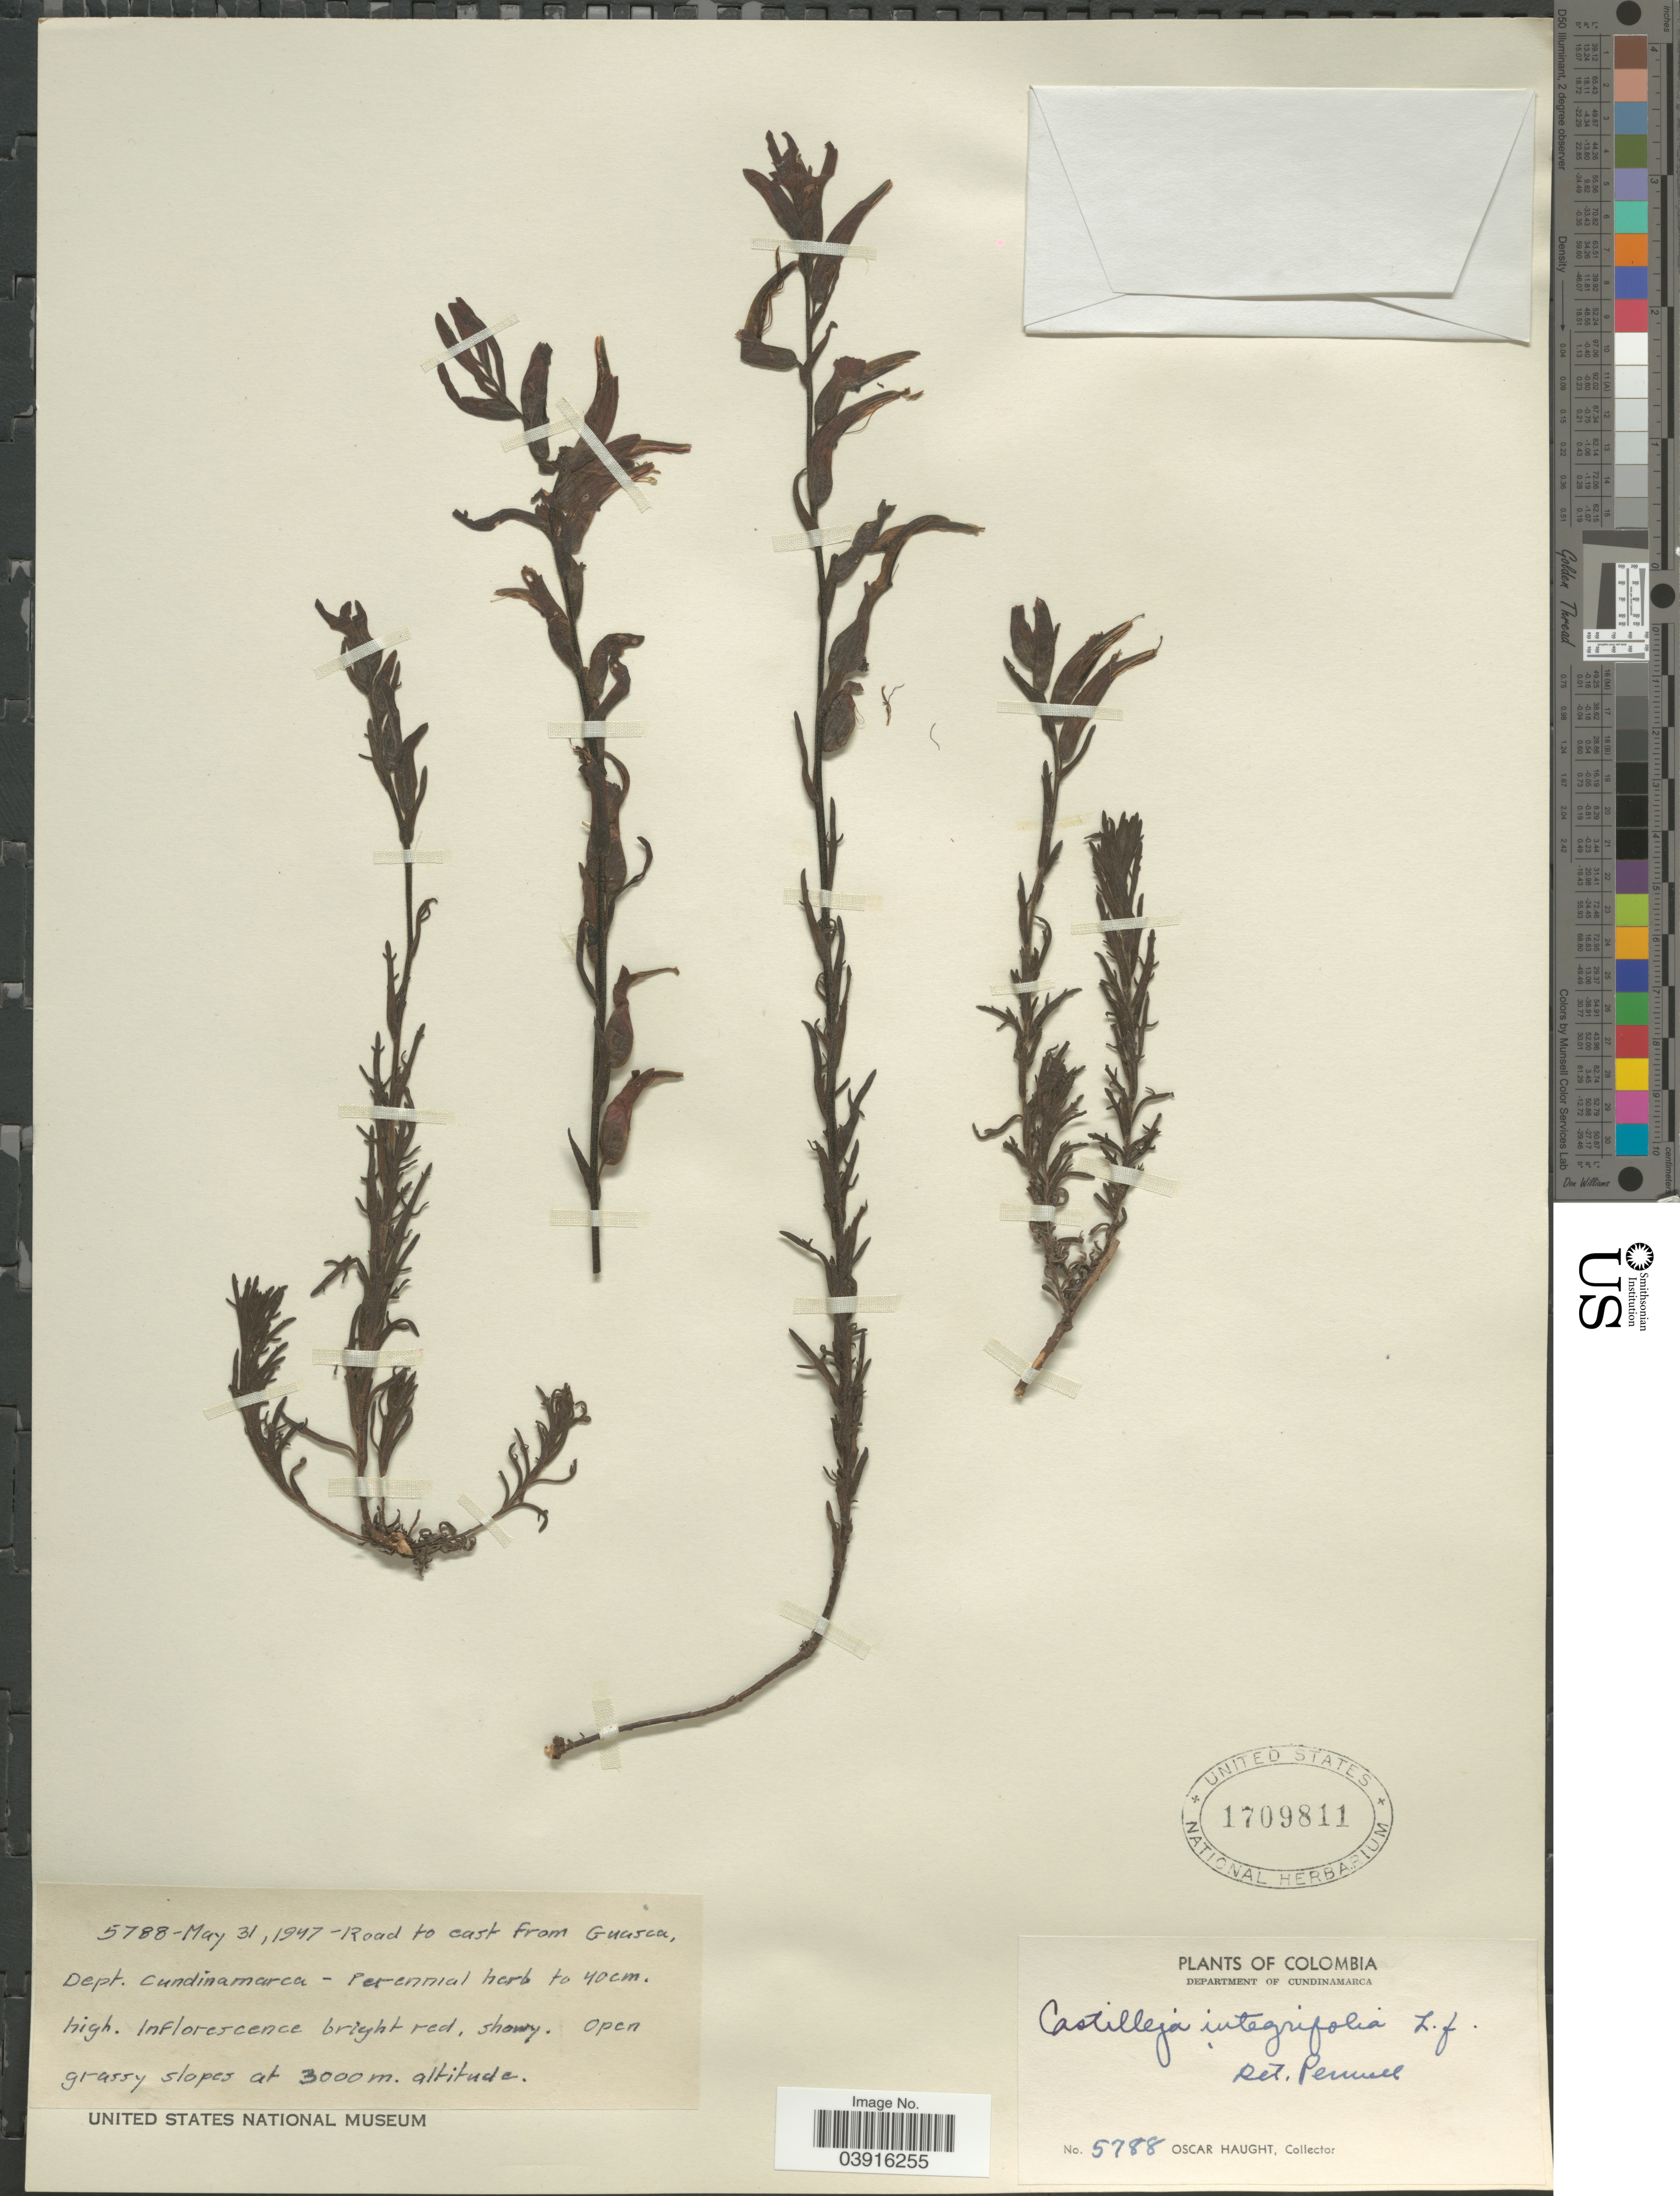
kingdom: Plantae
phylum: Tracheophyta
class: Magnoliopsida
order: Lamiales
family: Orobanchaceae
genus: Castilleja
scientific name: Castilleja fissifolia var. integrifolia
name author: (L. f.) Wedd.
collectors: O. L. Haught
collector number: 5788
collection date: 1947-05-31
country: Colombia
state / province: Cundinamarca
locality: Department of Cundinamarca. Road to east from Guasca, Dept. Cundinamarca.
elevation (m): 3000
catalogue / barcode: US 1709811